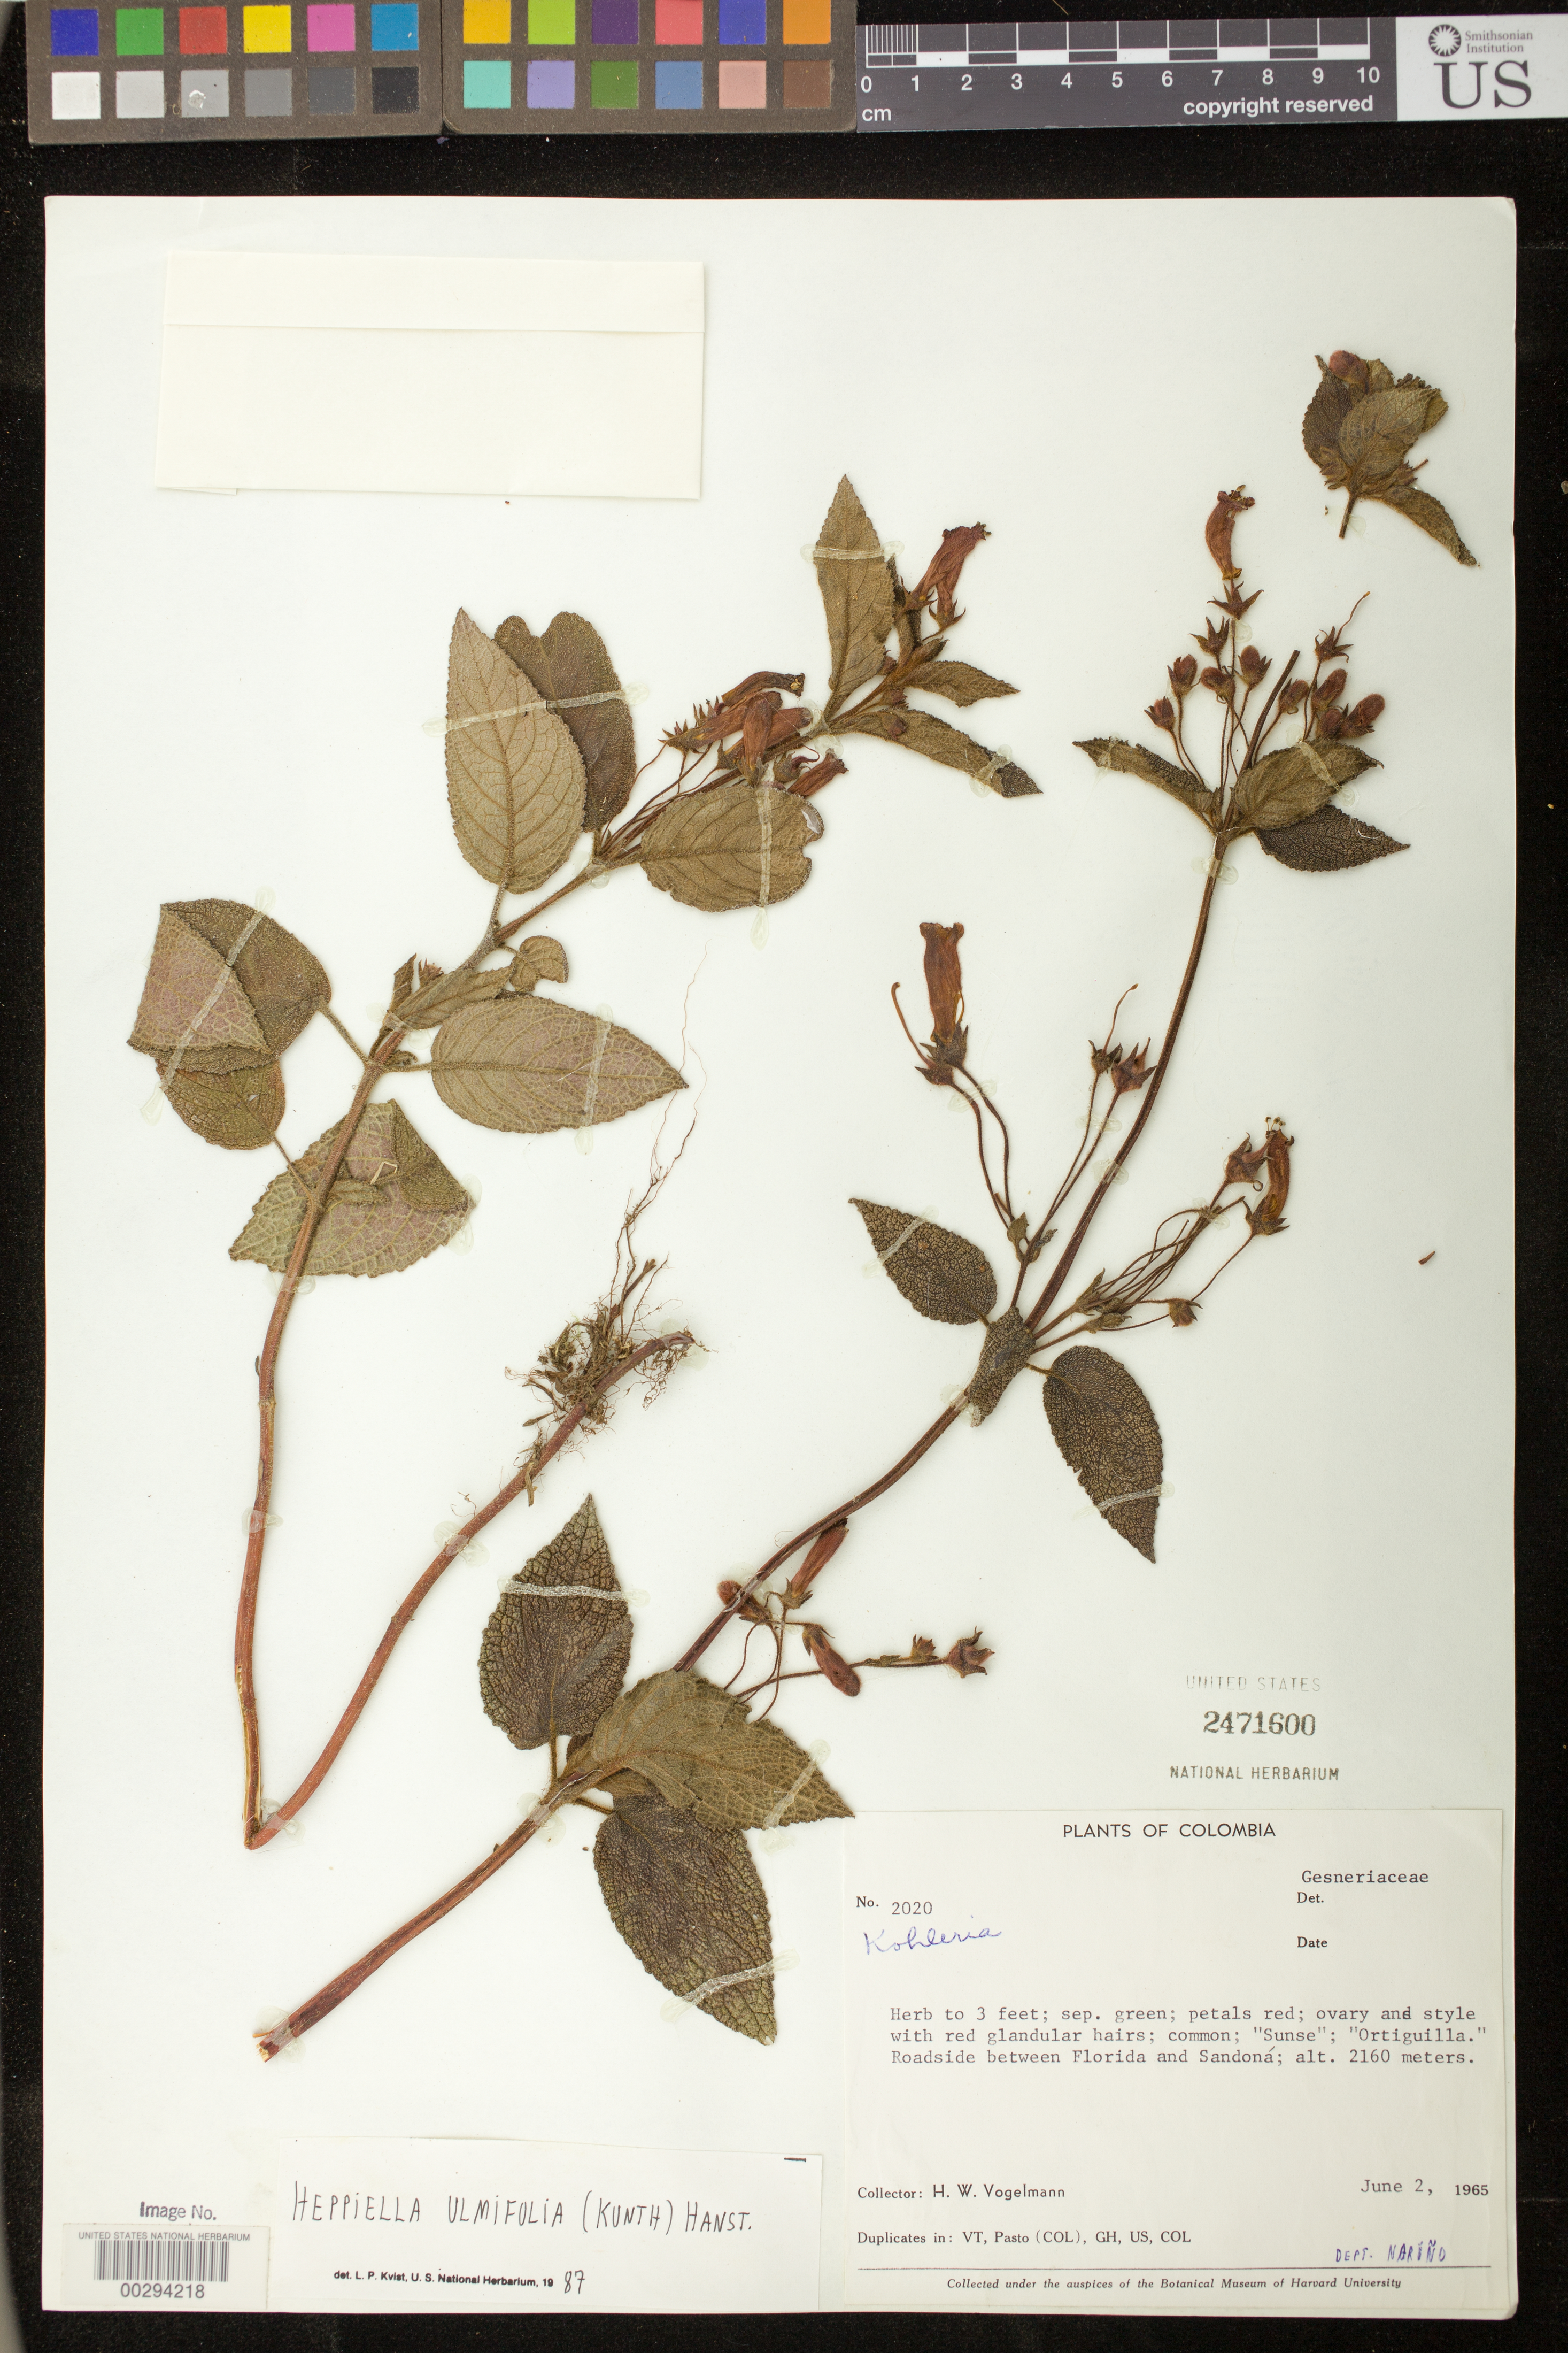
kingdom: Plantae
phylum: Tracheophyta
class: Magnoliopsida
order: Lamiales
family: Gesneriaceae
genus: Heppiella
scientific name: Heppiella ulmifolia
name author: (Kunth) Hanst.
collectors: H. Vogelmann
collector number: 2020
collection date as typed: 02 Jun 1965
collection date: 1965-06-02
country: Colombia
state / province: Nariño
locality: Between Florida and Sandona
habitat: Roadside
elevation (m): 2160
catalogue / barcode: US 2471600